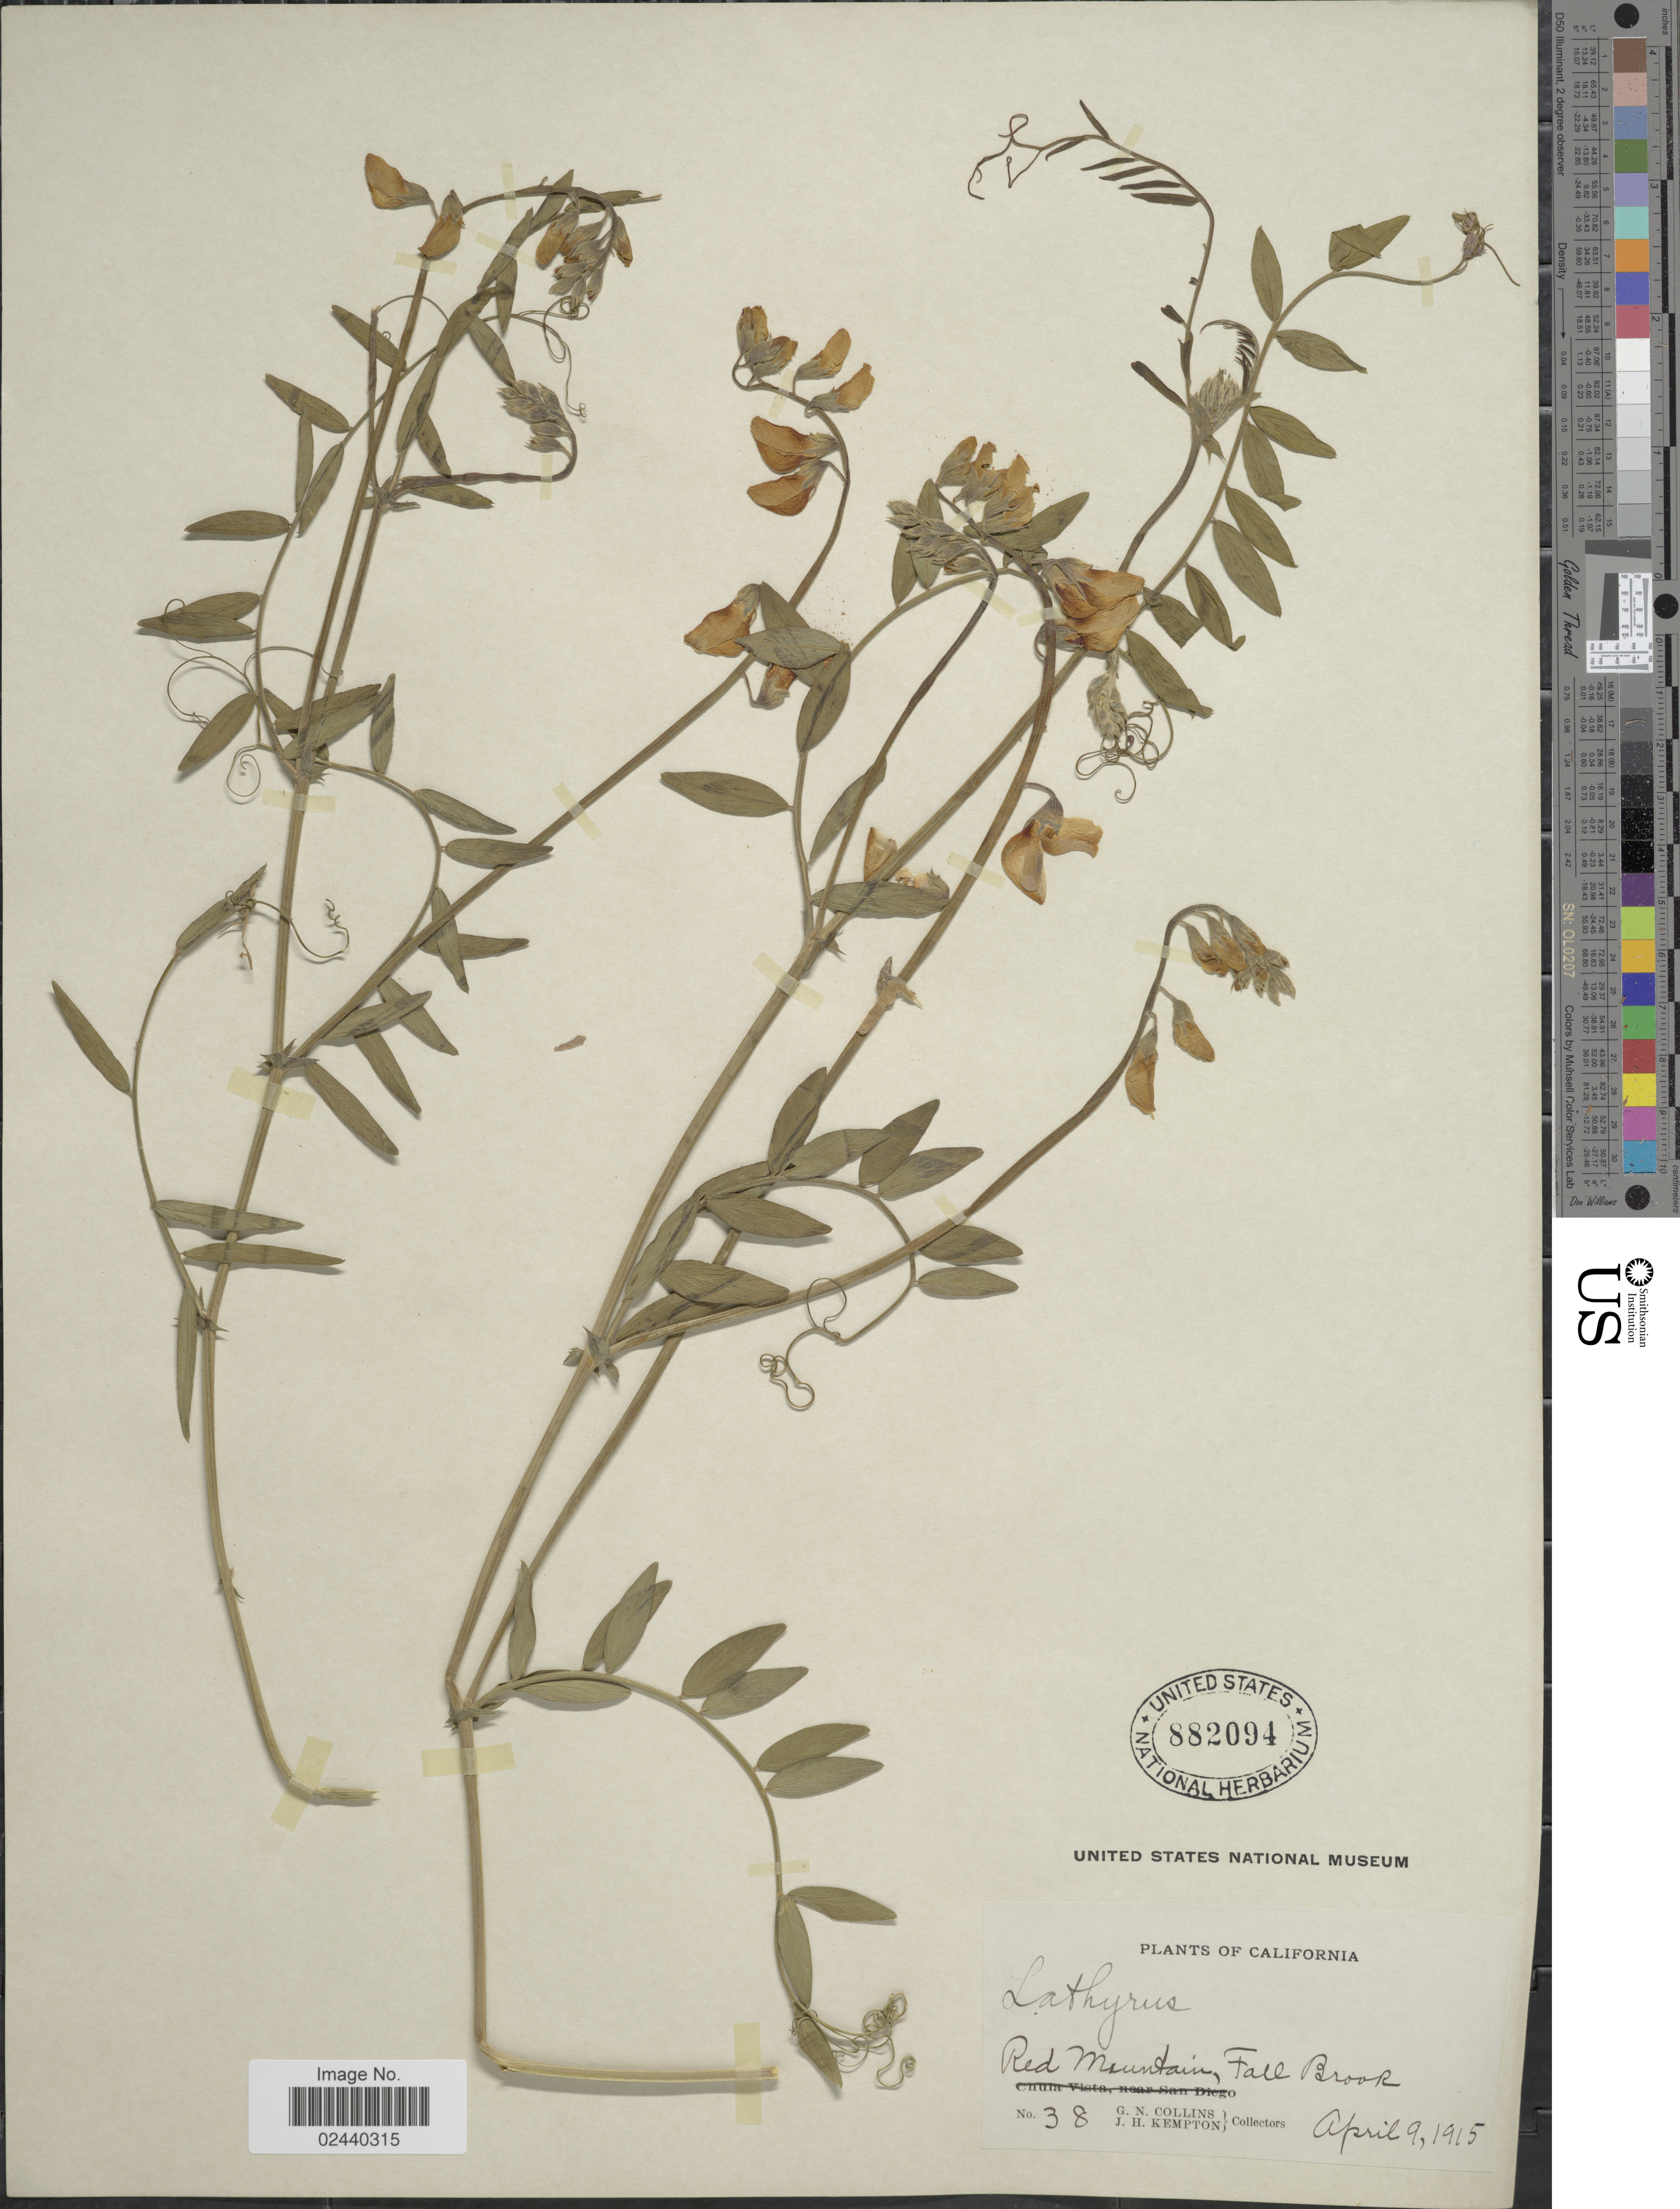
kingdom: Plantae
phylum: Tracheophyta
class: Magnoliopsida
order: Fabales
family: Fabaceae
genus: Lathyrus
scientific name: Lathyrus bolanderi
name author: S. Watson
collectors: G. Collins & J. H. Kempton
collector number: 38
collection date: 1915-04-09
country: United States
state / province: California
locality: Red Mountain, Fall Brook.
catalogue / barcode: US 882094